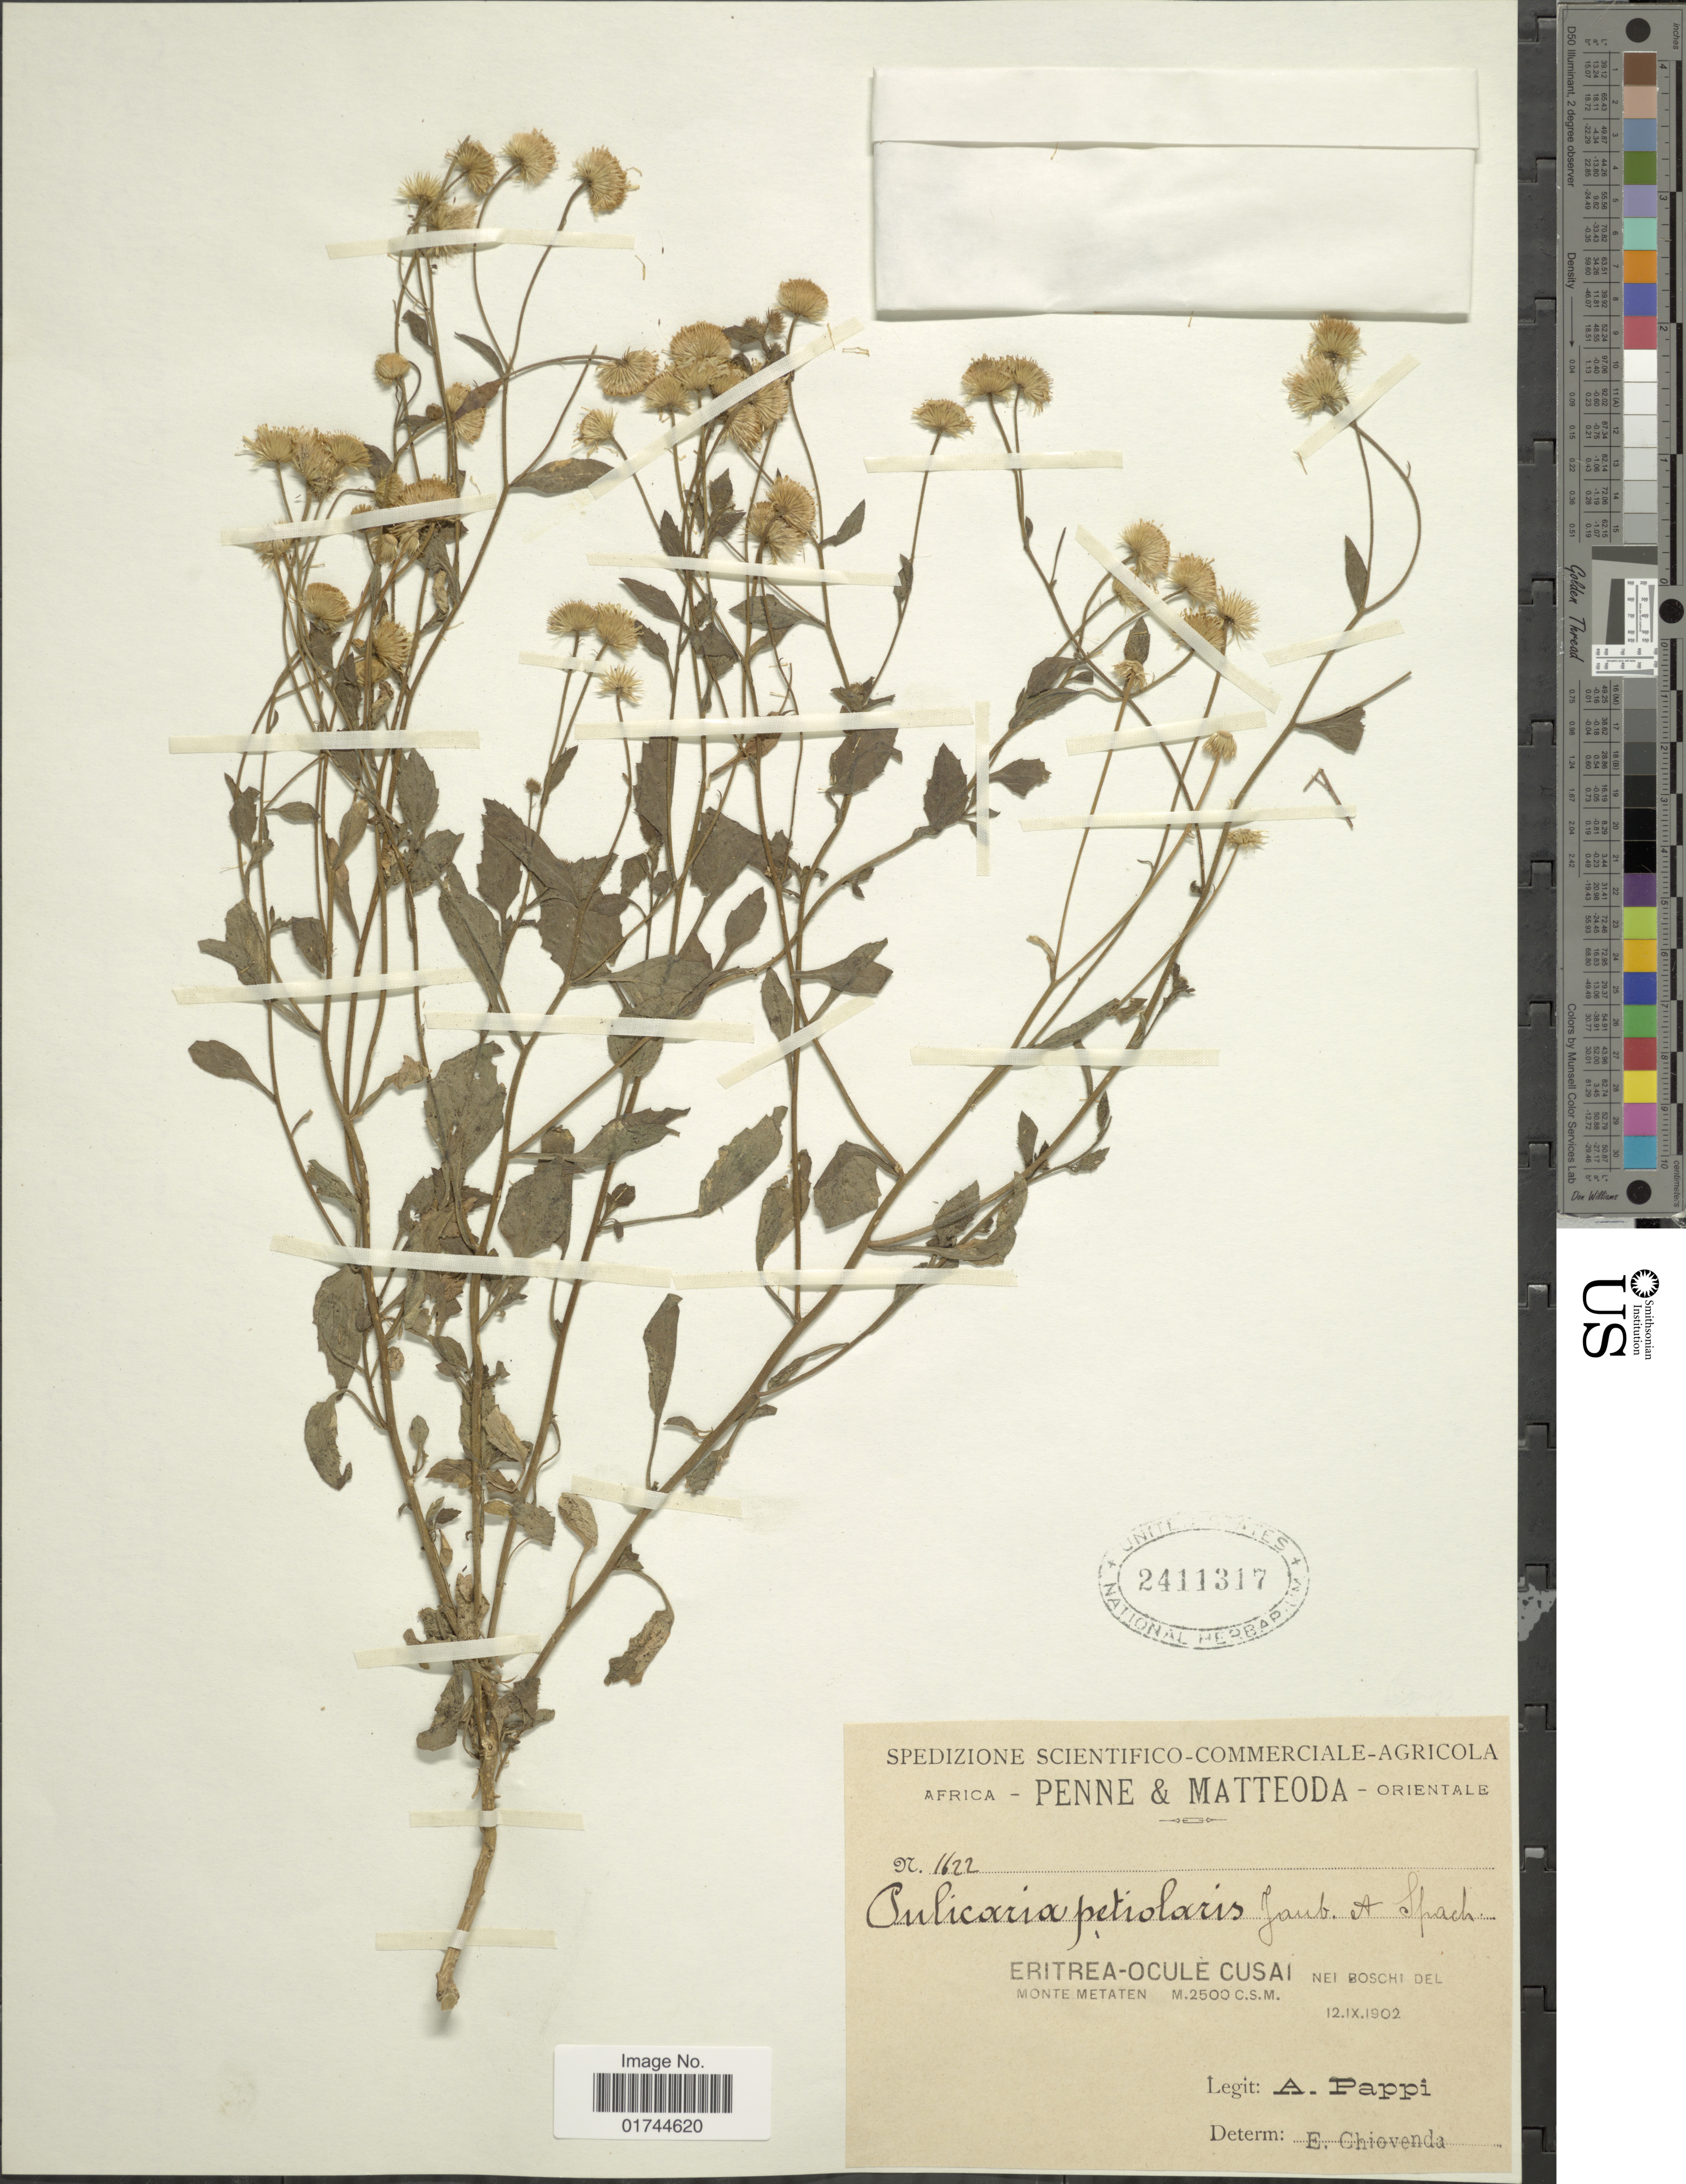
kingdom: Plantae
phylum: Tracheophyta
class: Magnoliopsida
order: Asterales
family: Asteraceae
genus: Pulicaria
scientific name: Pulicaria petiolaris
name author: Jaubert & Spach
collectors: A. Pappi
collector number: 1622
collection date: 1902-09-12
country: Eritrea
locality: Eritrea-Ocule Cusai, Nei Boschi Del, Monte Metaten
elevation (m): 2500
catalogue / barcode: US 2411317